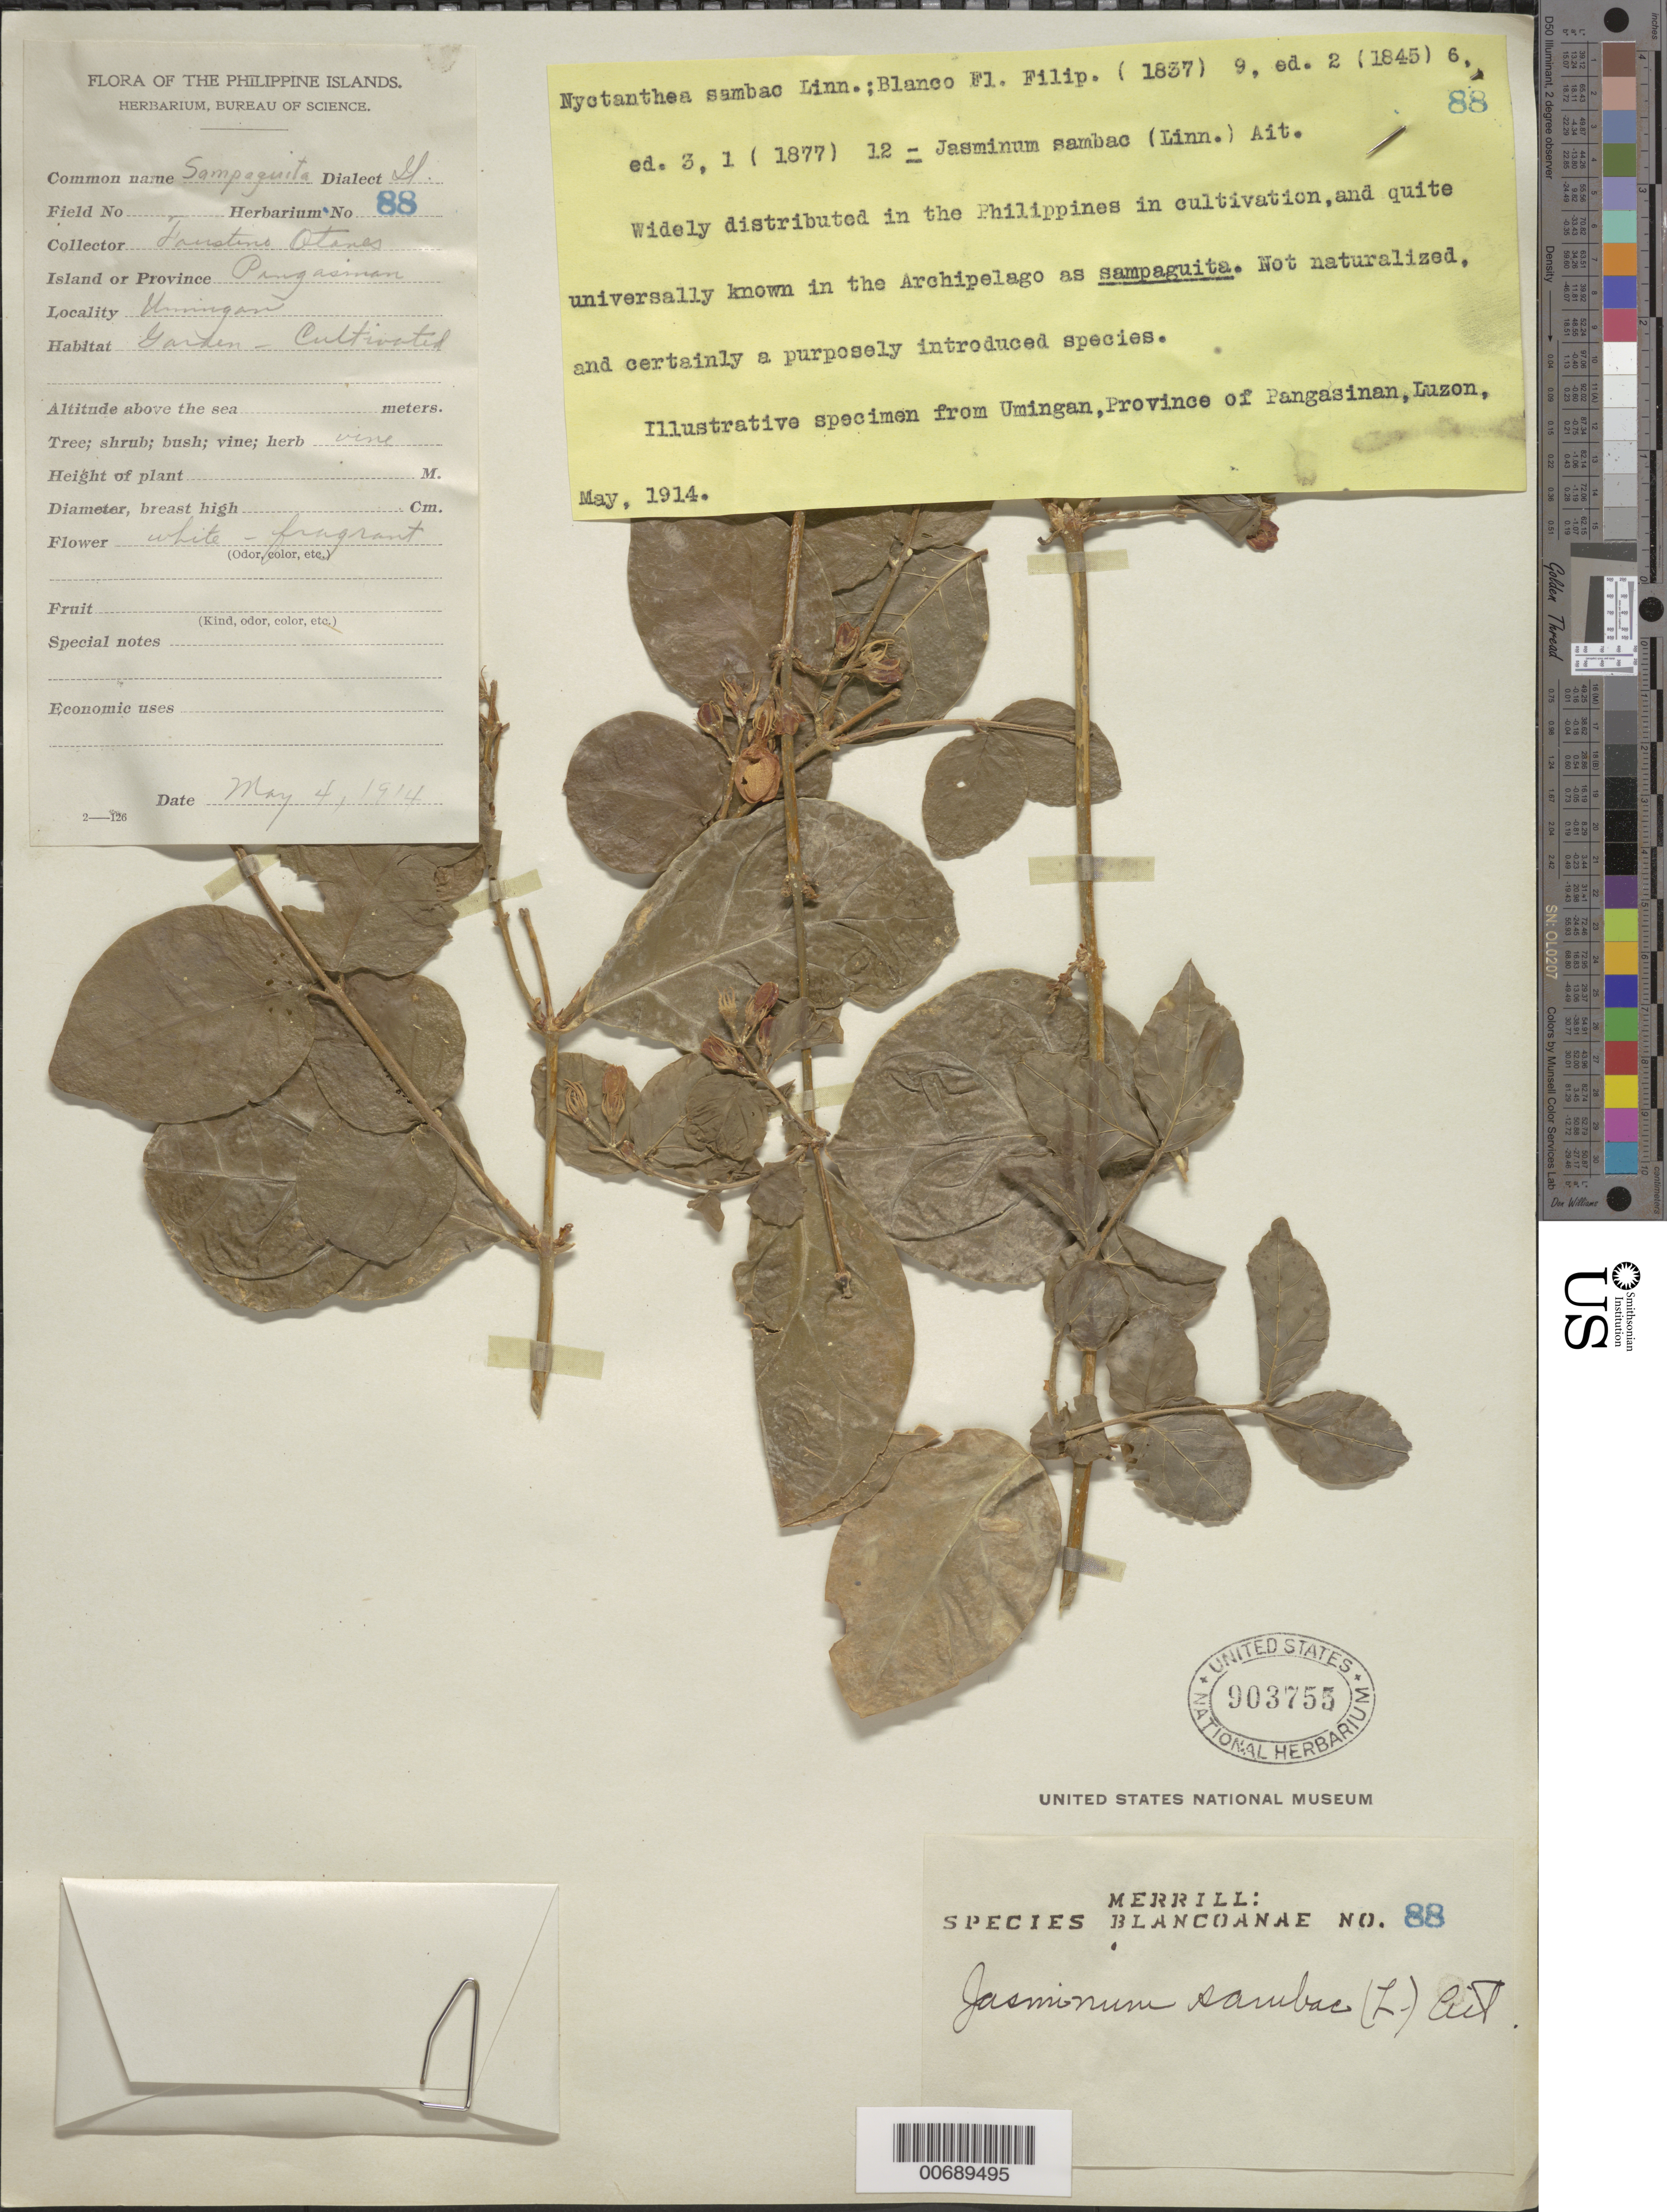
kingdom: Plantae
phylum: Tracheophyta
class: Magnoliopsida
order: Lamiales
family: Oleaceae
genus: Jasminum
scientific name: Jasminum sambac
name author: (L.) Aiton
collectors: F. Q. Otanes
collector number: Sp. Blancoan. 0088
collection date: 1914-05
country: Philippines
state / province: Ilocos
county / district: Pangasinan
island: Luzon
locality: Umingan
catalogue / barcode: US 903755